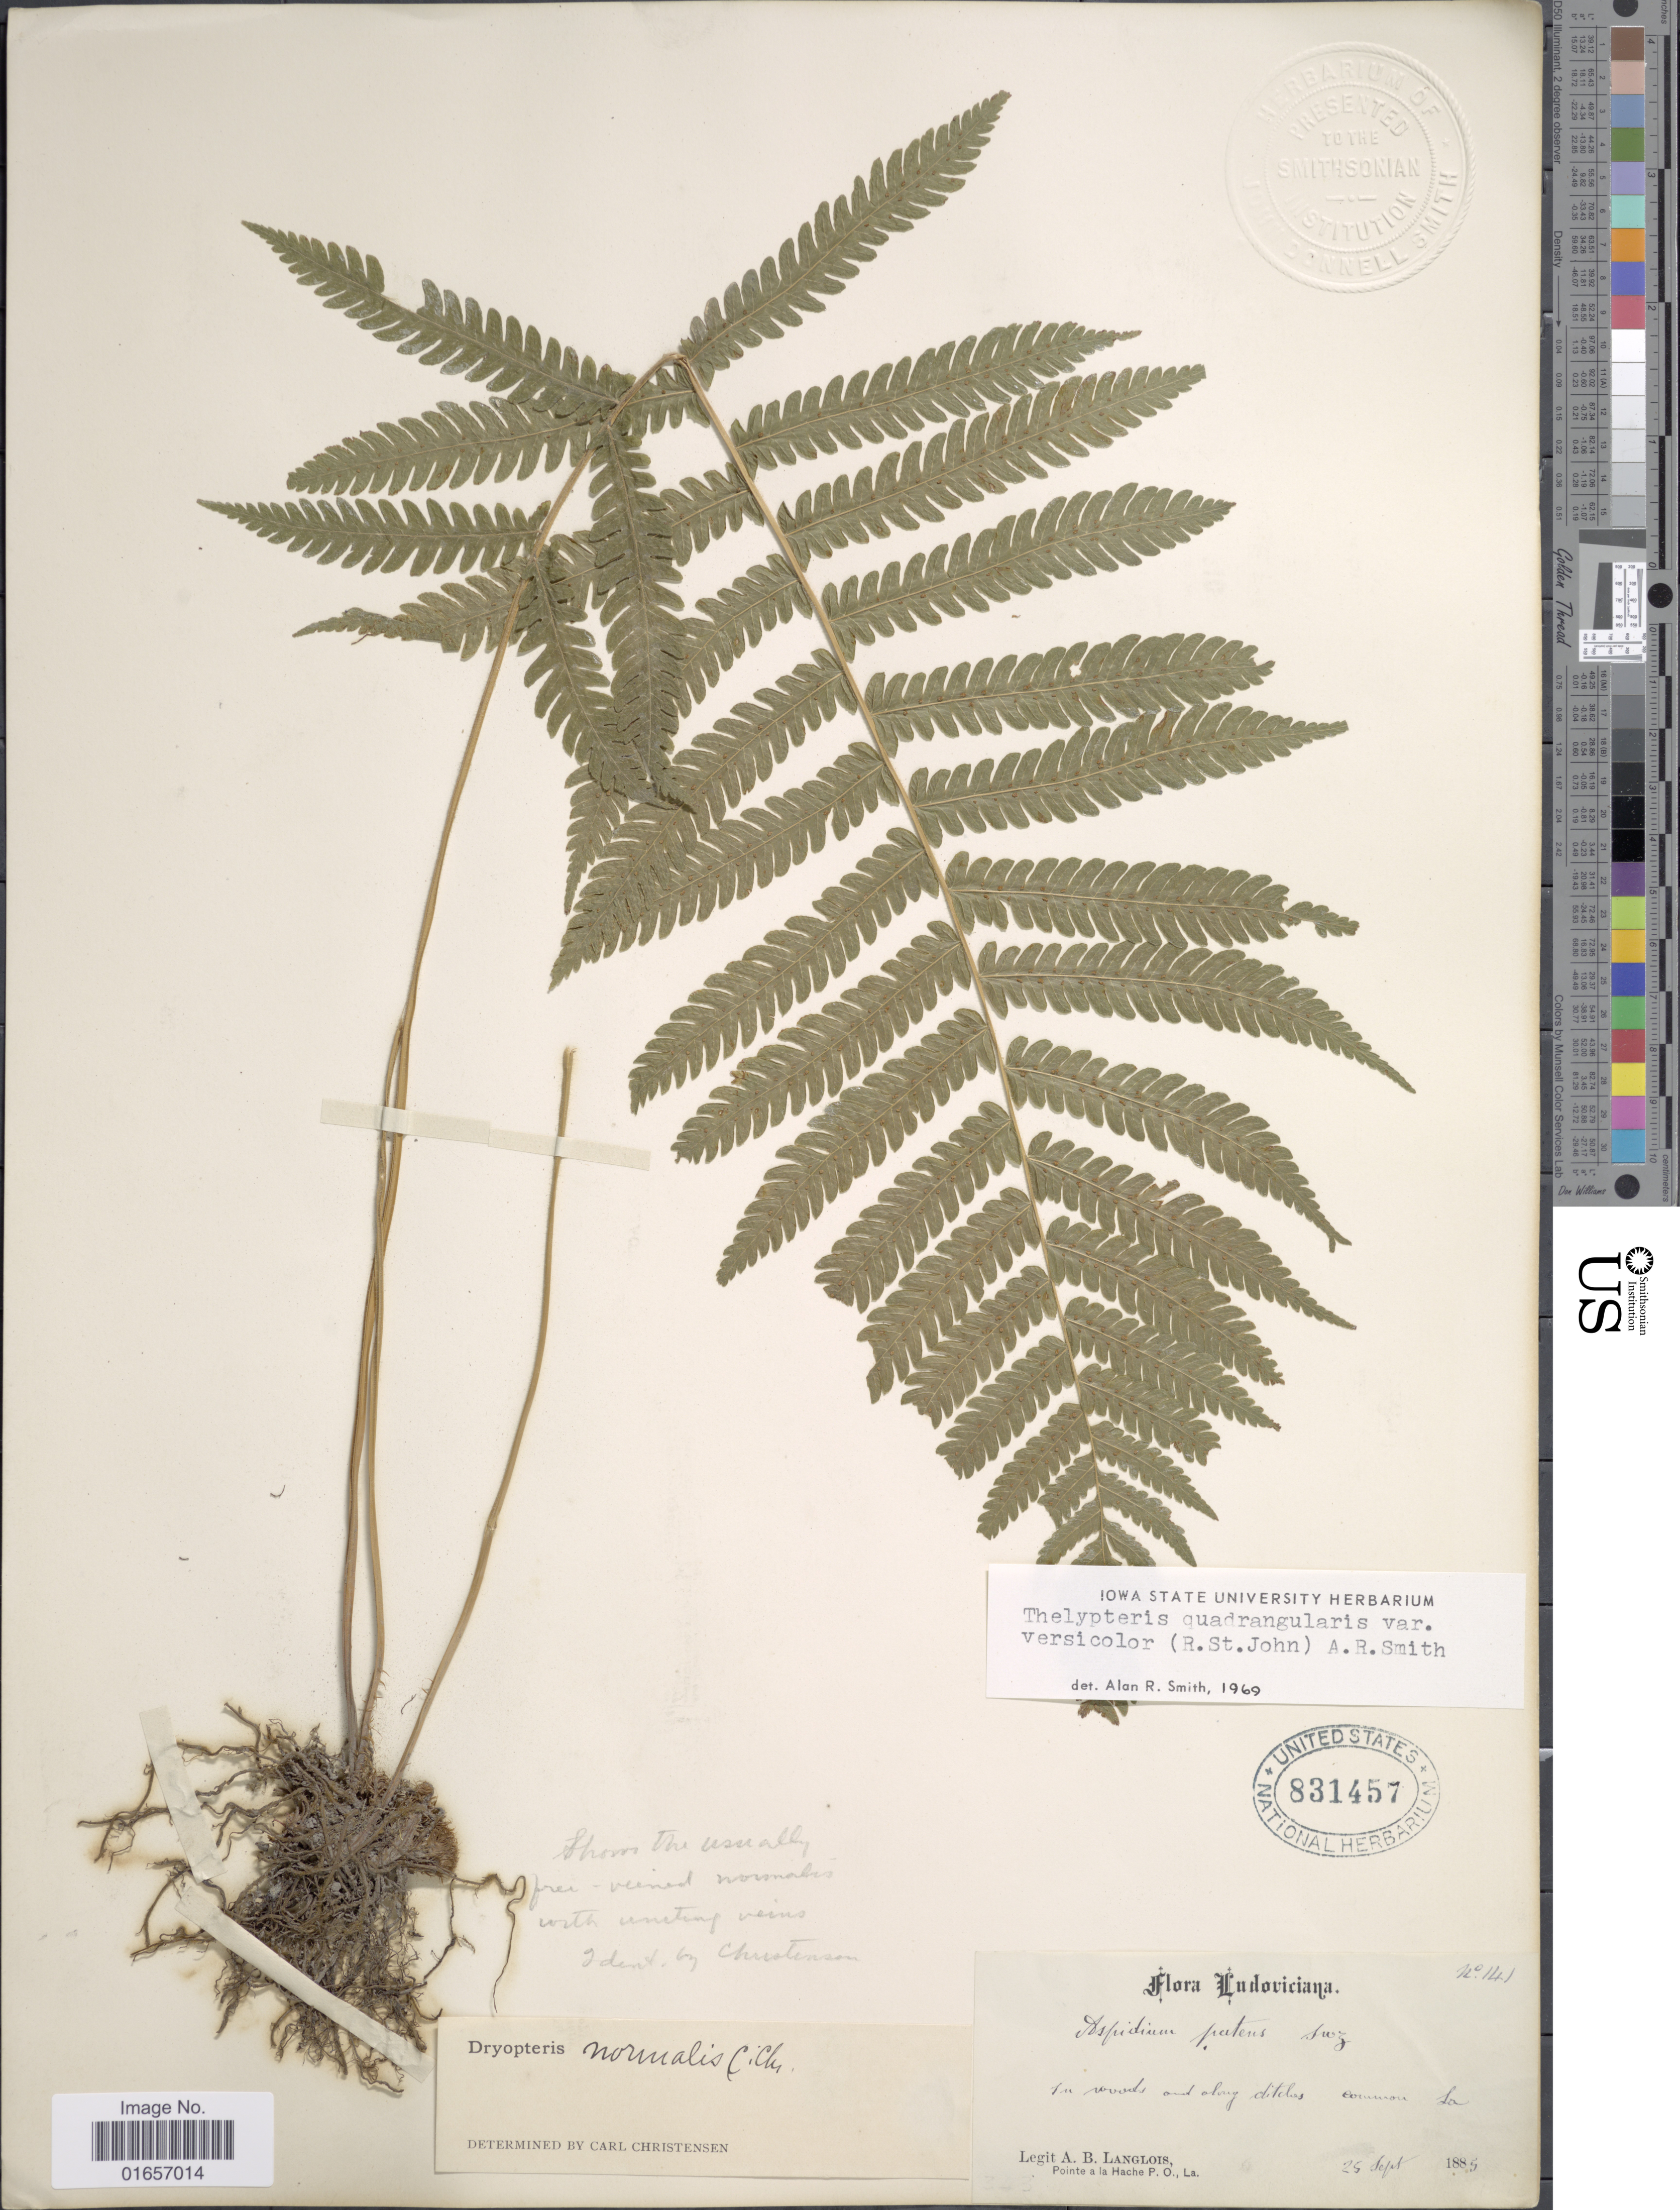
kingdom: Plantae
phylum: Tracheophyta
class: Polypodiopsida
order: Polypodiales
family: Thelypteridaceae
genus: Christella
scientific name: Christella hispidula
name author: (Decne.) Holttum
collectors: A. Langlois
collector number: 141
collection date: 1885-09-25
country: United States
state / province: Louisiana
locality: Ludoviciana, in woods and along ditches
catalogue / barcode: US 831457